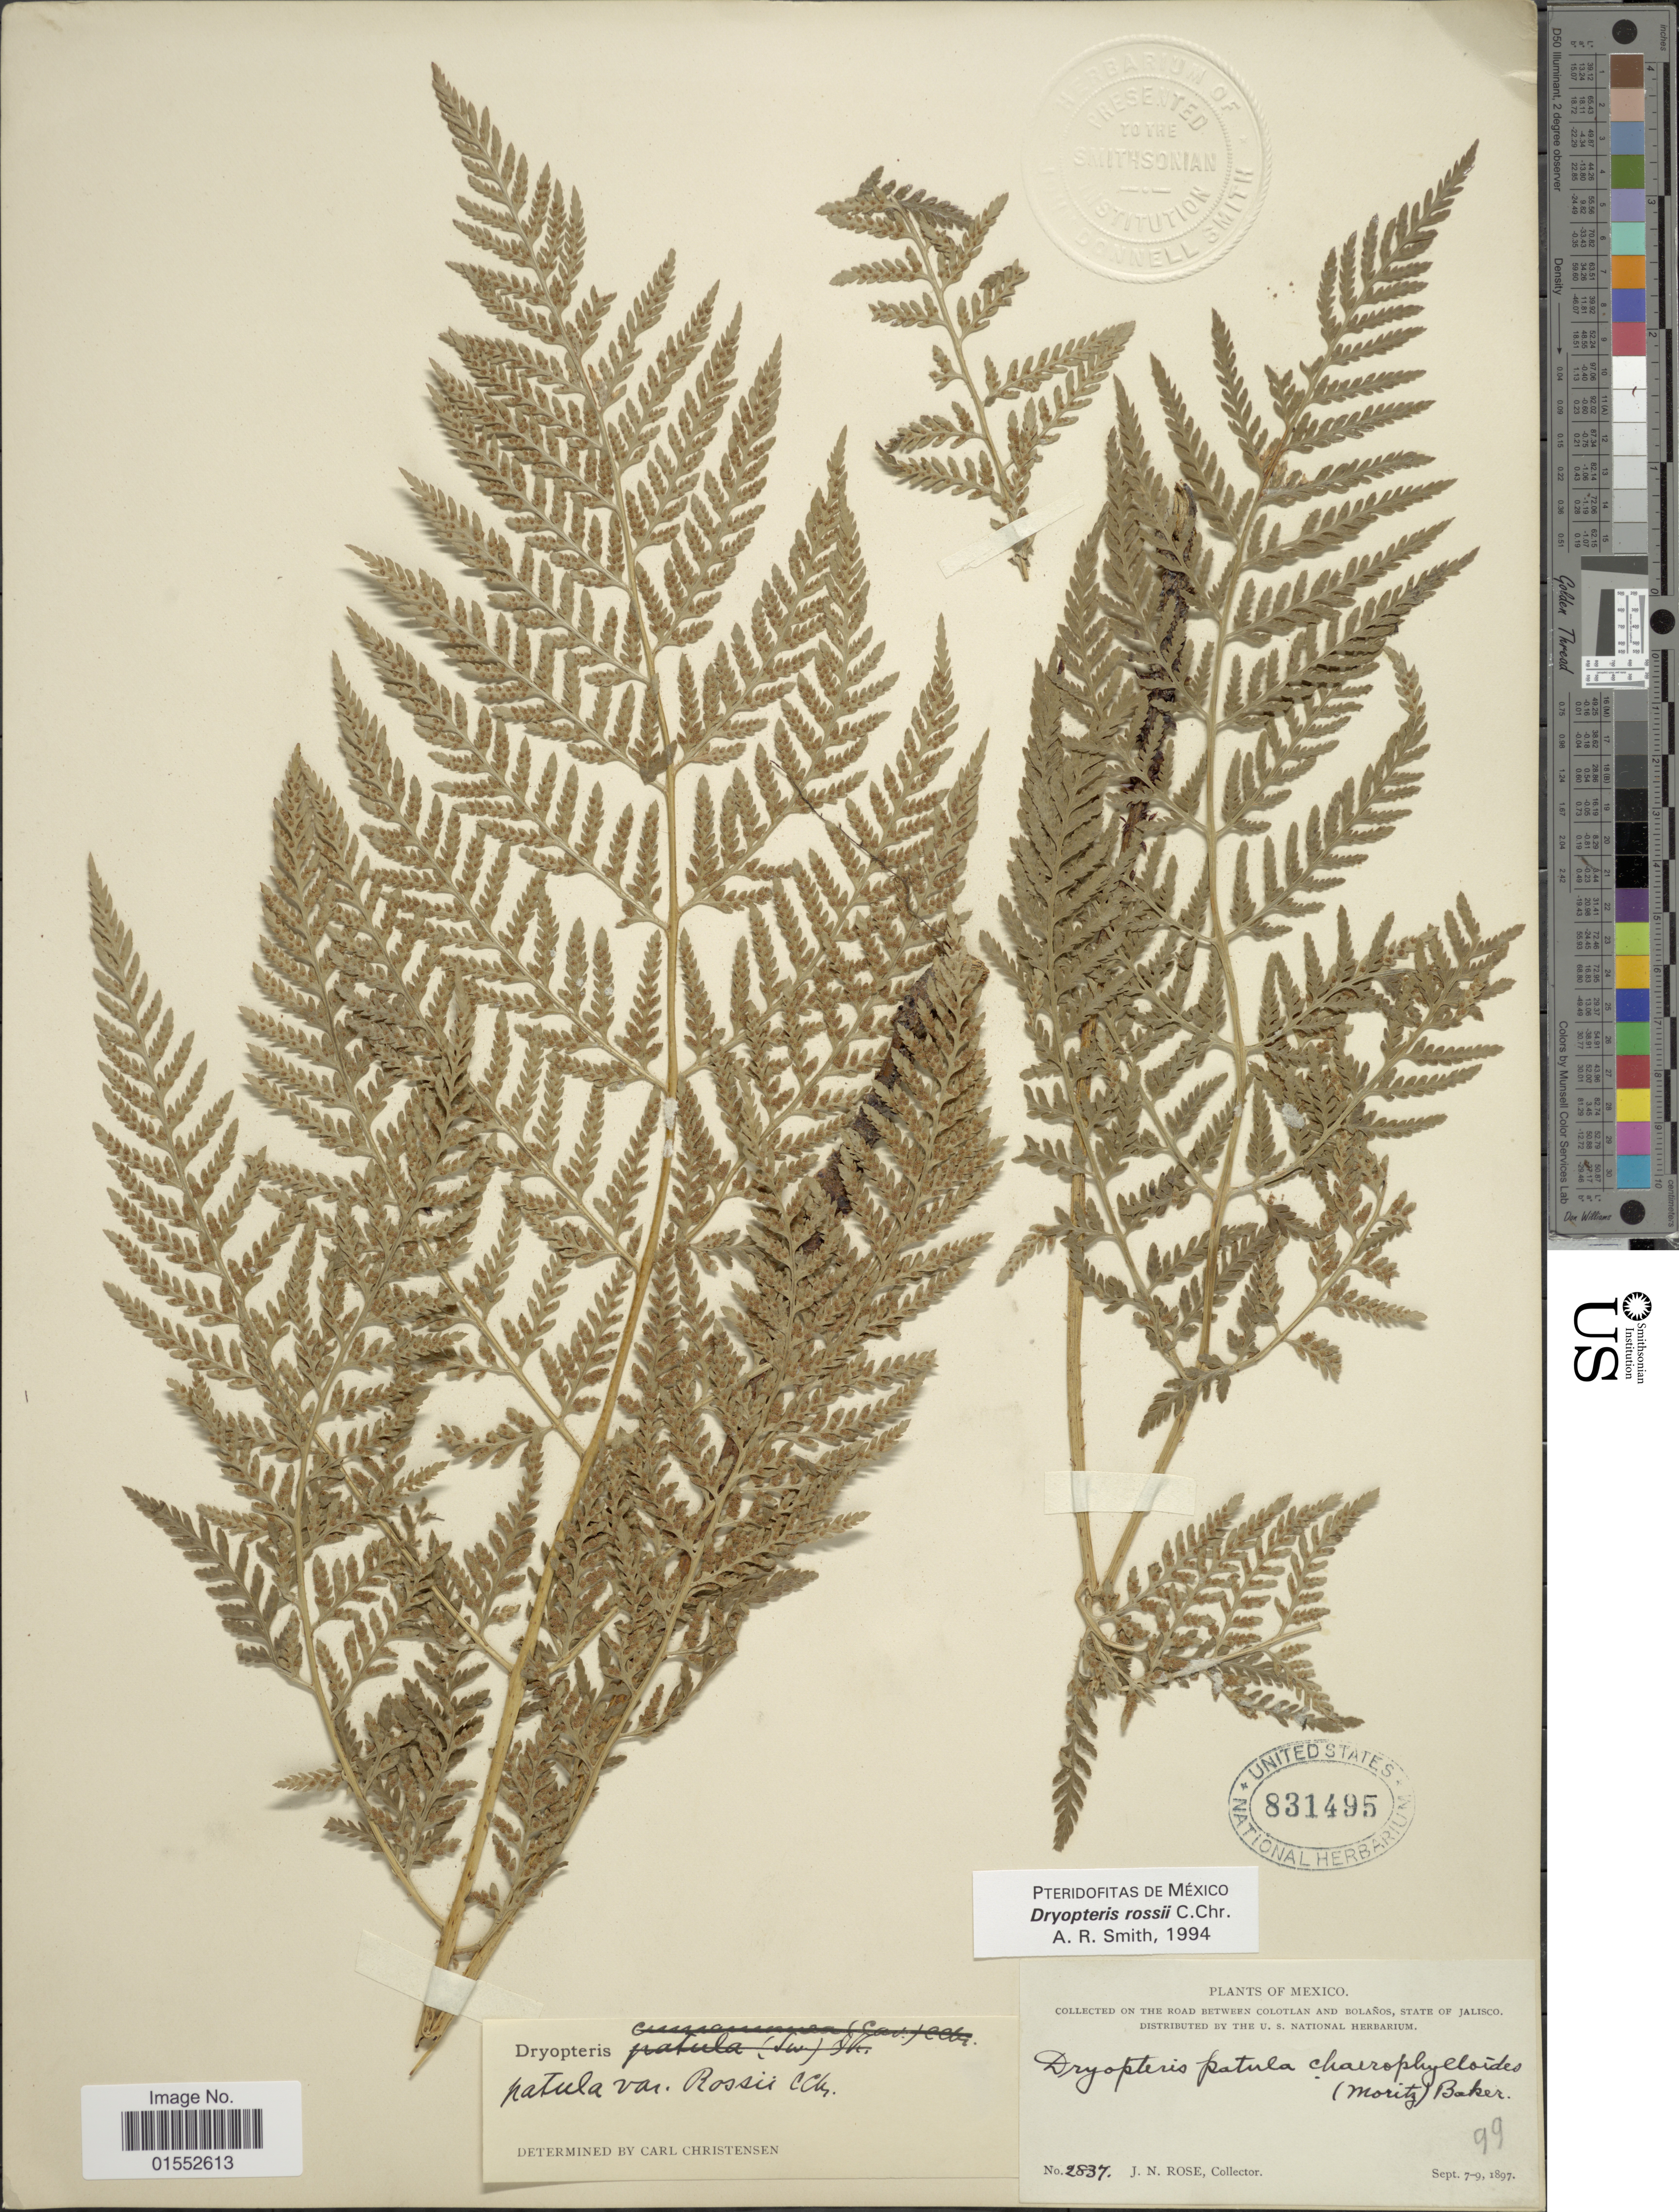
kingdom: Plantae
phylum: Tracheophyta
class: Polypodiopsida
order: Polypodiales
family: Dryopteridaceae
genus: Dryopteris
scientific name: Dryopteris rossii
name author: C. Chr.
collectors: J. N. Rose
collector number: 2837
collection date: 1897-09-07/1897-09-09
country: Mexico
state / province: Jalisco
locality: On the road between Colotlan and Bolaños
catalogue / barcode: US 831495